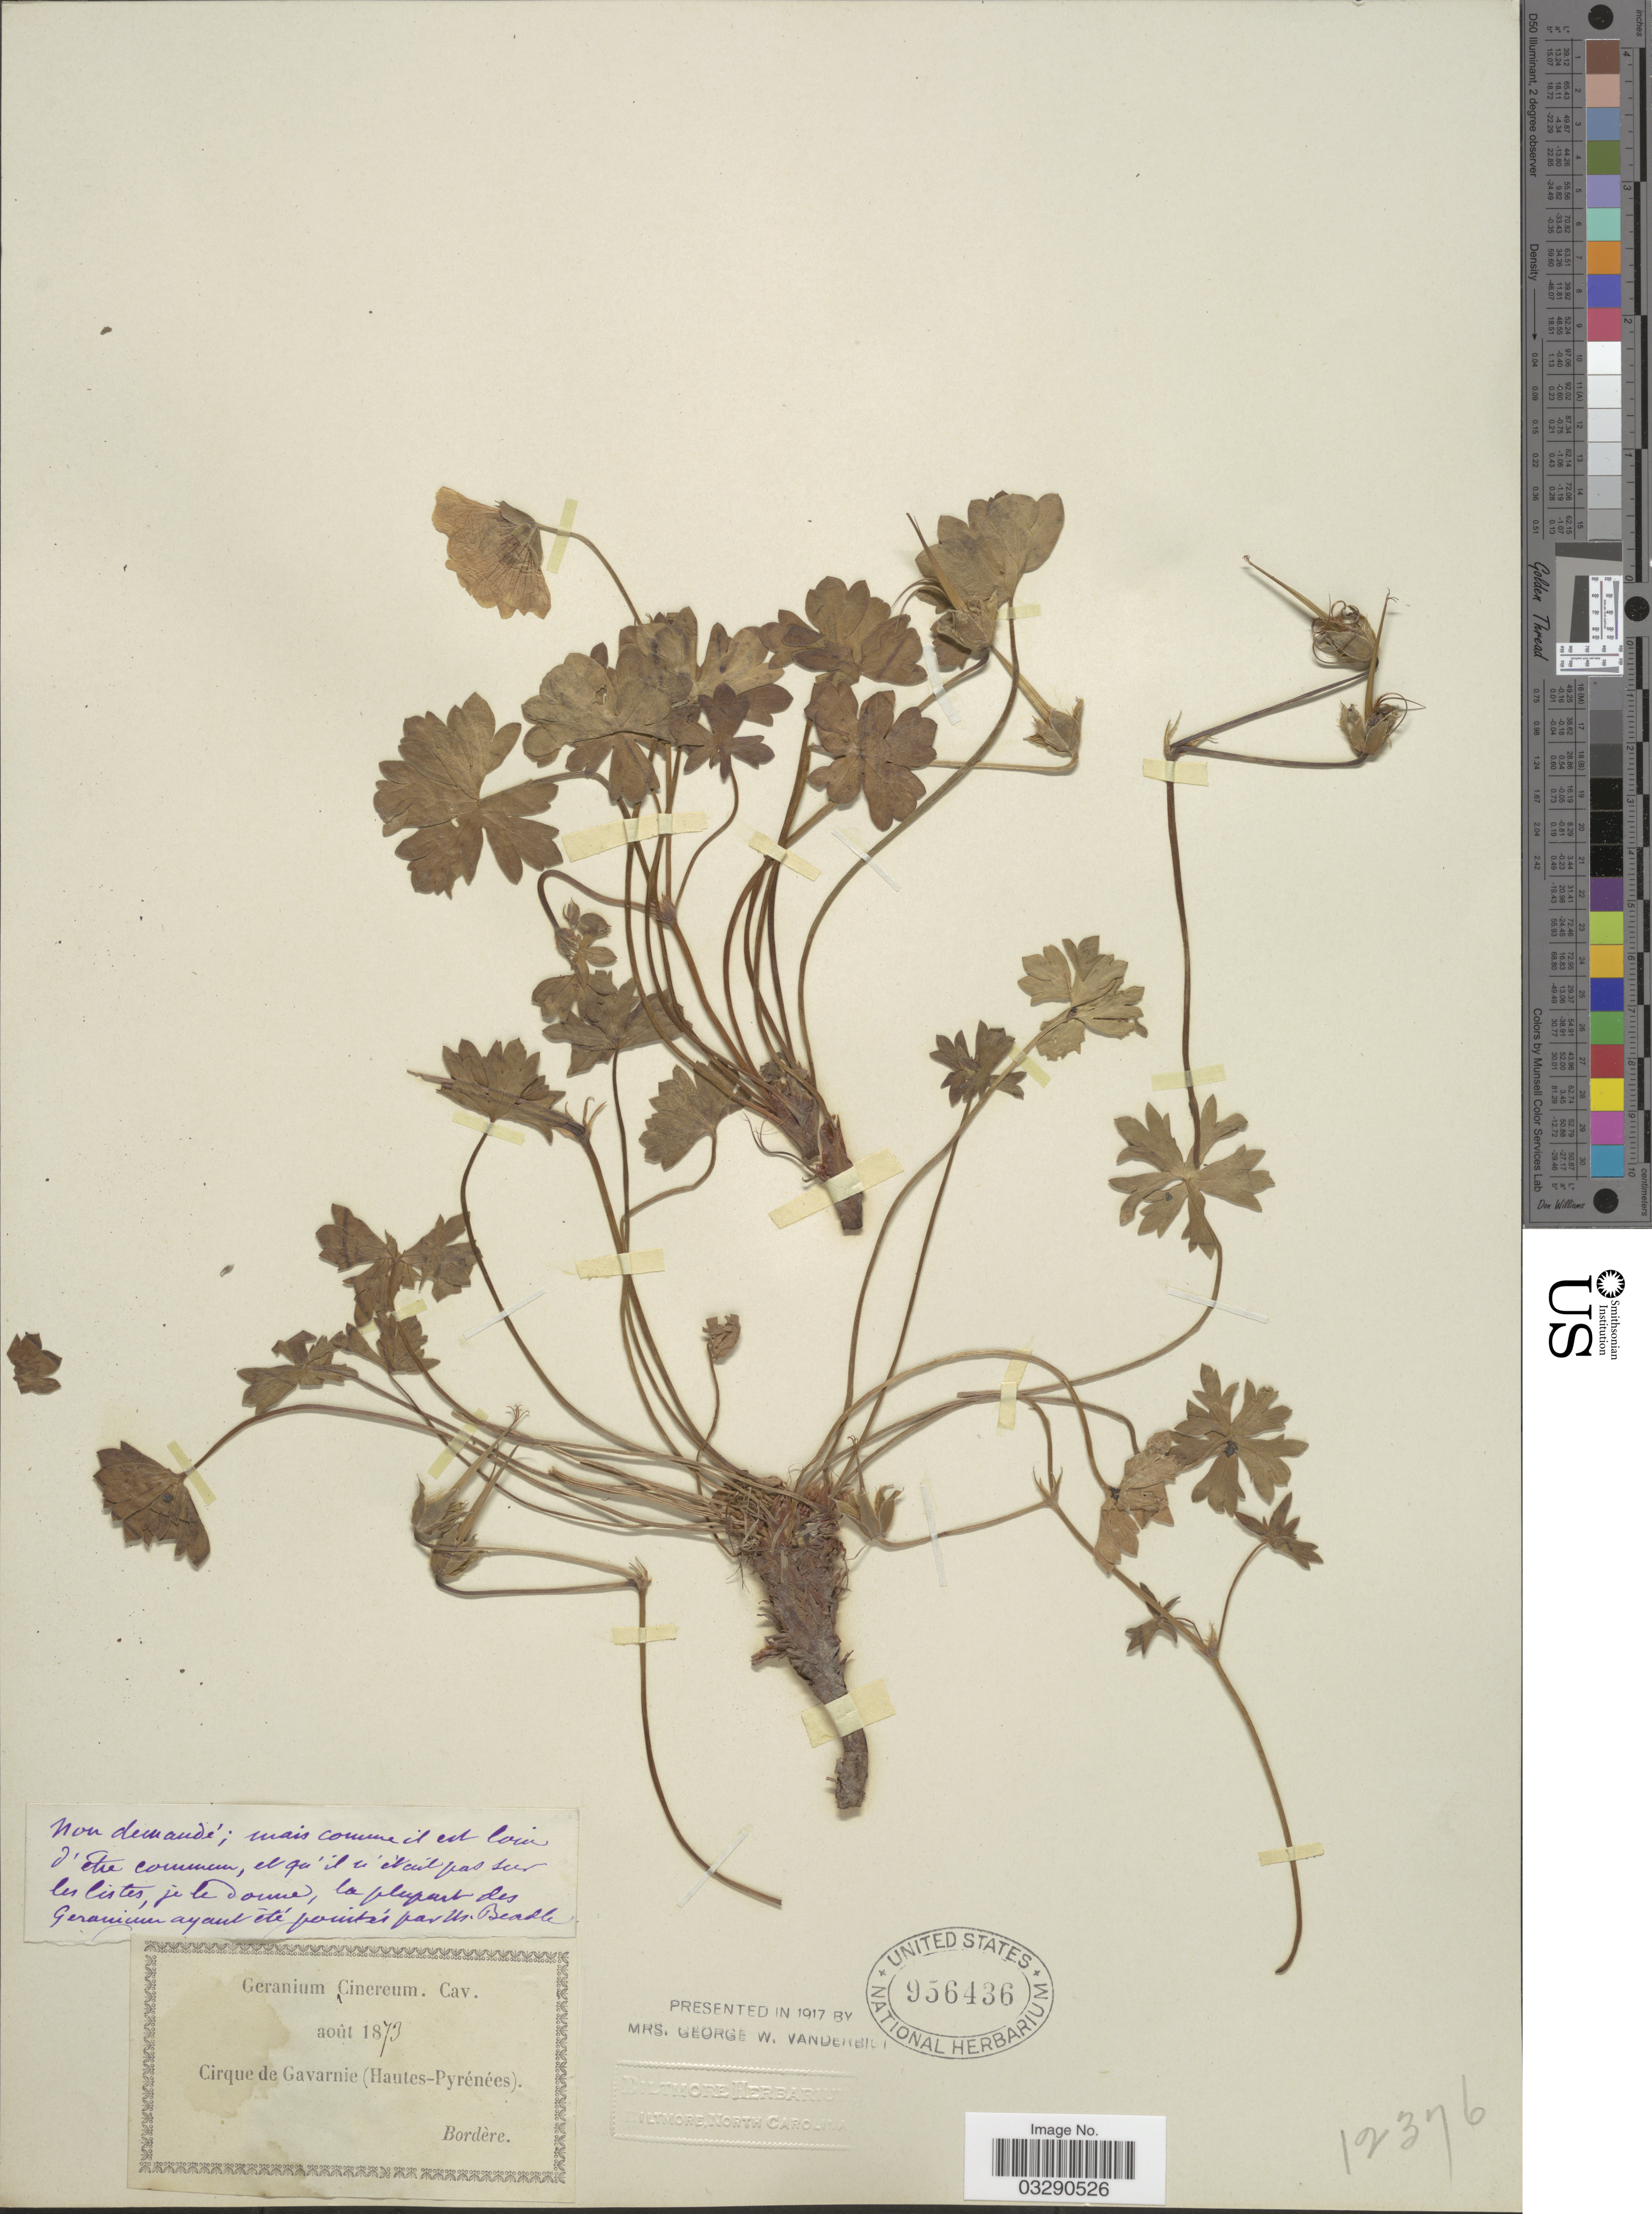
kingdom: Plantae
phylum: Tracheophyta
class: Magnoliopsida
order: Geraniales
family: Geraniaceae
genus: Geranium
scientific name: Geranium cinereum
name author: Cav.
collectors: -. Bordère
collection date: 1873-08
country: France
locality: Cirque de Gavarnie (Hautes-Pyrénées).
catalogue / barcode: US 956436